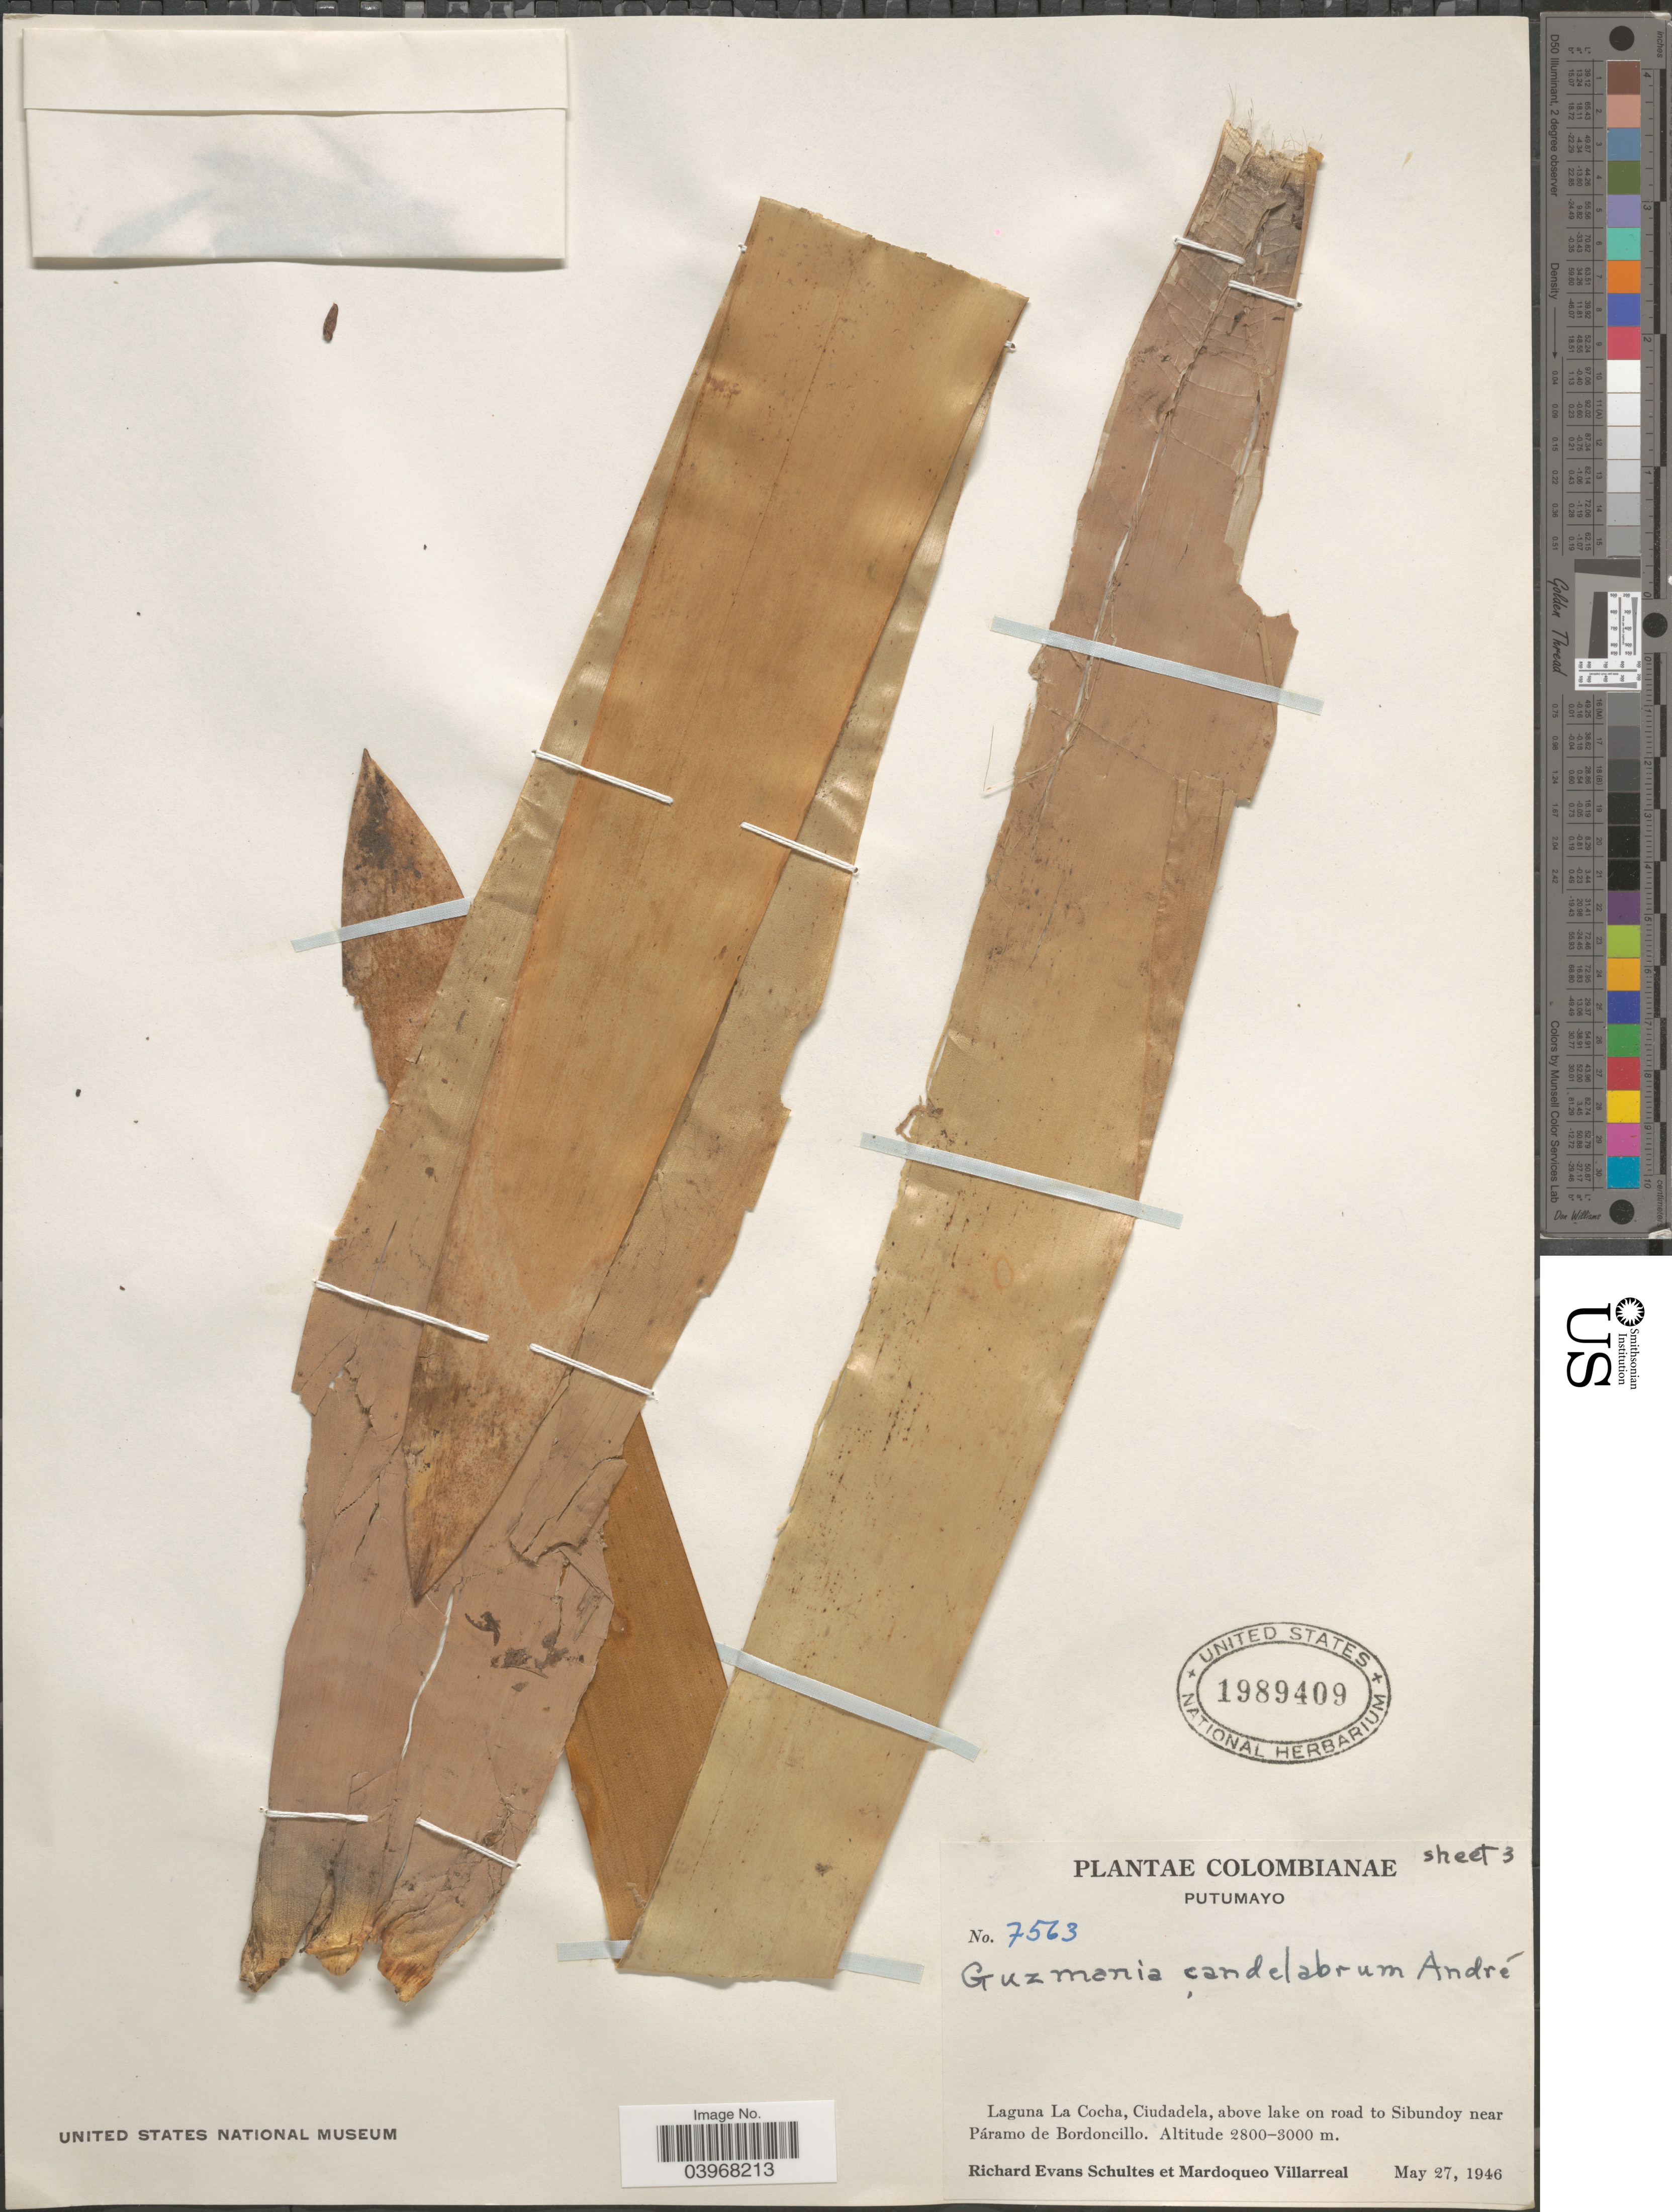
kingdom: Plantae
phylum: Tracheophyta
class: Liliopsida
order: Poales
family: Bromeliaceae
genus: Guzmania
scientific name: Guzmania candelabrum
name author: (André) André ex Mez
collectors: R. E. Schultes & M. Villarreal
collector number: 7563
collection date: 1946-05-27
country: Colombia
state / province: Putumayo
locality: Laguna La Cocha, Ciudadela, above lake on road to Sibundoy near Páramo de Bordoncillo.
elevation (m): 2800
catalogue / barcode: US 1989409